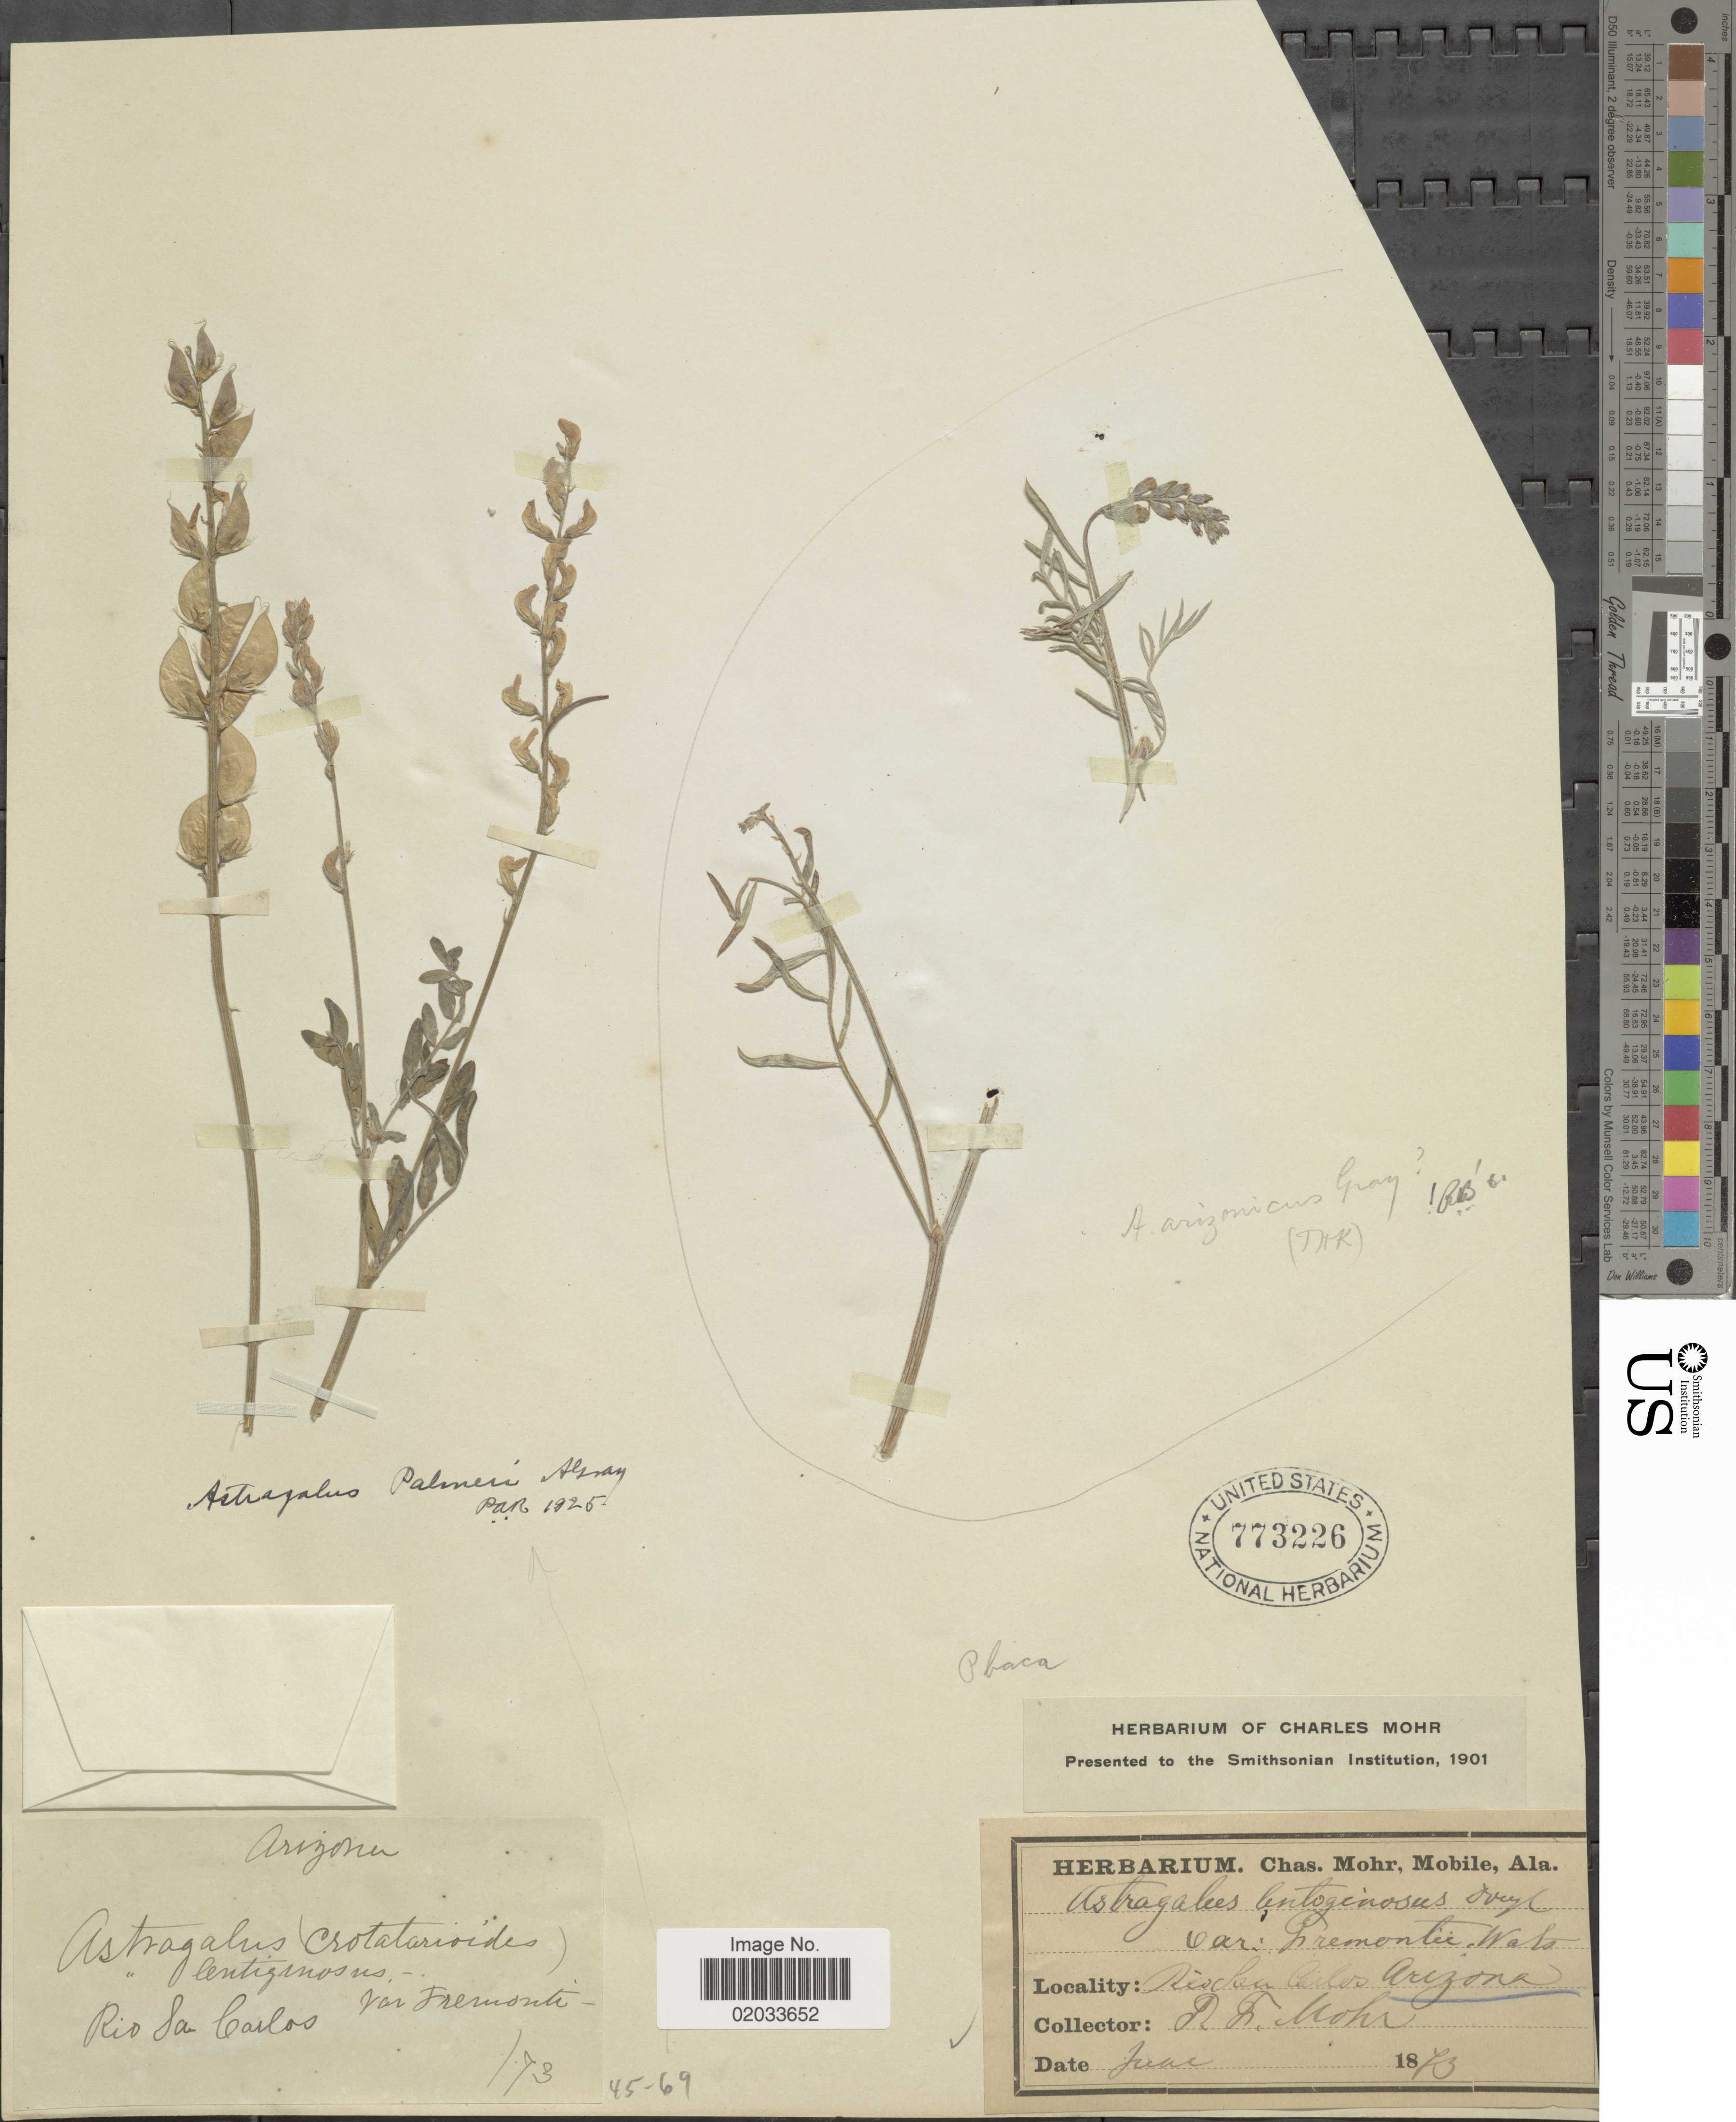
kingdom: Plantae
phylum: Tracheophyta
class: Magnoliopsida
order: Fabales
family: Fabaceae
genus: Astragalus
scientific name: Astragalus palmeri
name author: A. Gray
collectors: P. F. Mohr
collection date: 1873-06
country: United States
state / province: Arizona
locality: Rio San Carlos.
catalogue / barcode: US 773226